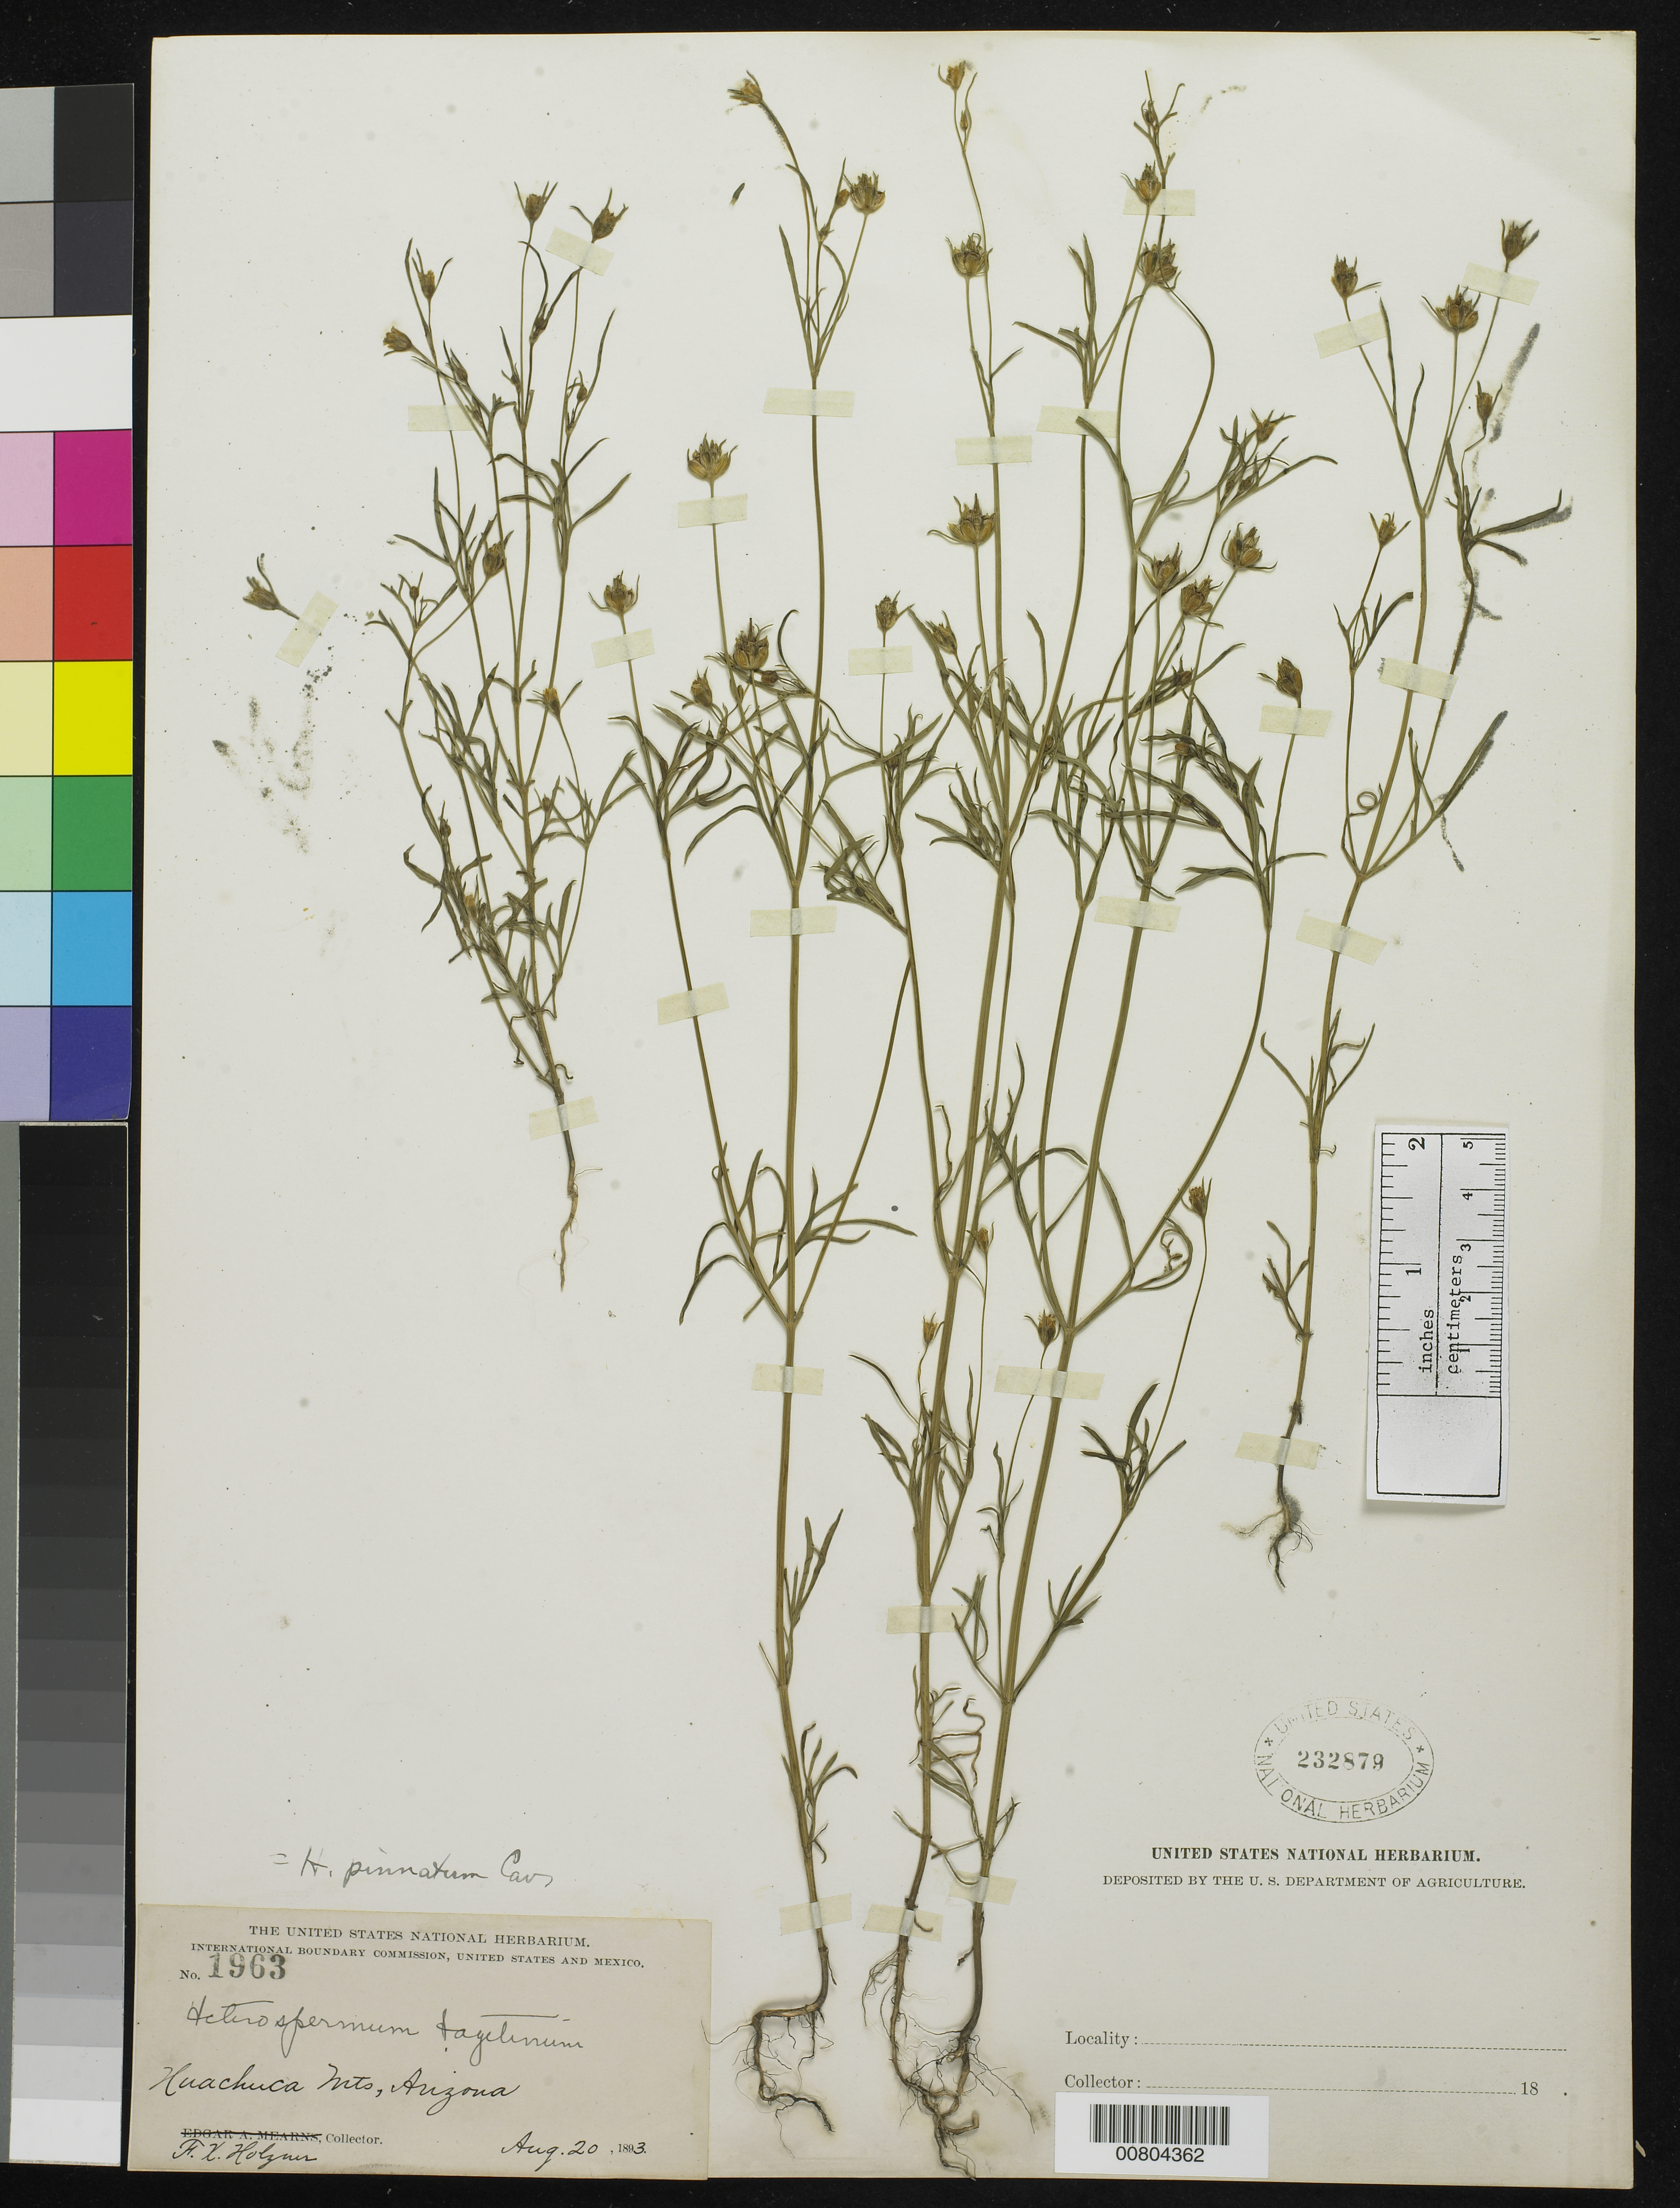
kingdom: Plantae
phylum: Tracheophyta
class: Magnoliopsida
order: Asterales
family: Asteraceae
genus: Heterosperma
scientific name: Heterosperma pinnatum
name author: Cav.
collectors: F. X. Holzner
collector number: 1963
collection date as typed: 20 Aug 1893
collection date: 1893-08-20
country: United States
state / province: Arizona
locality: Huachuca Mts.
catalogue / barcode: US 232879